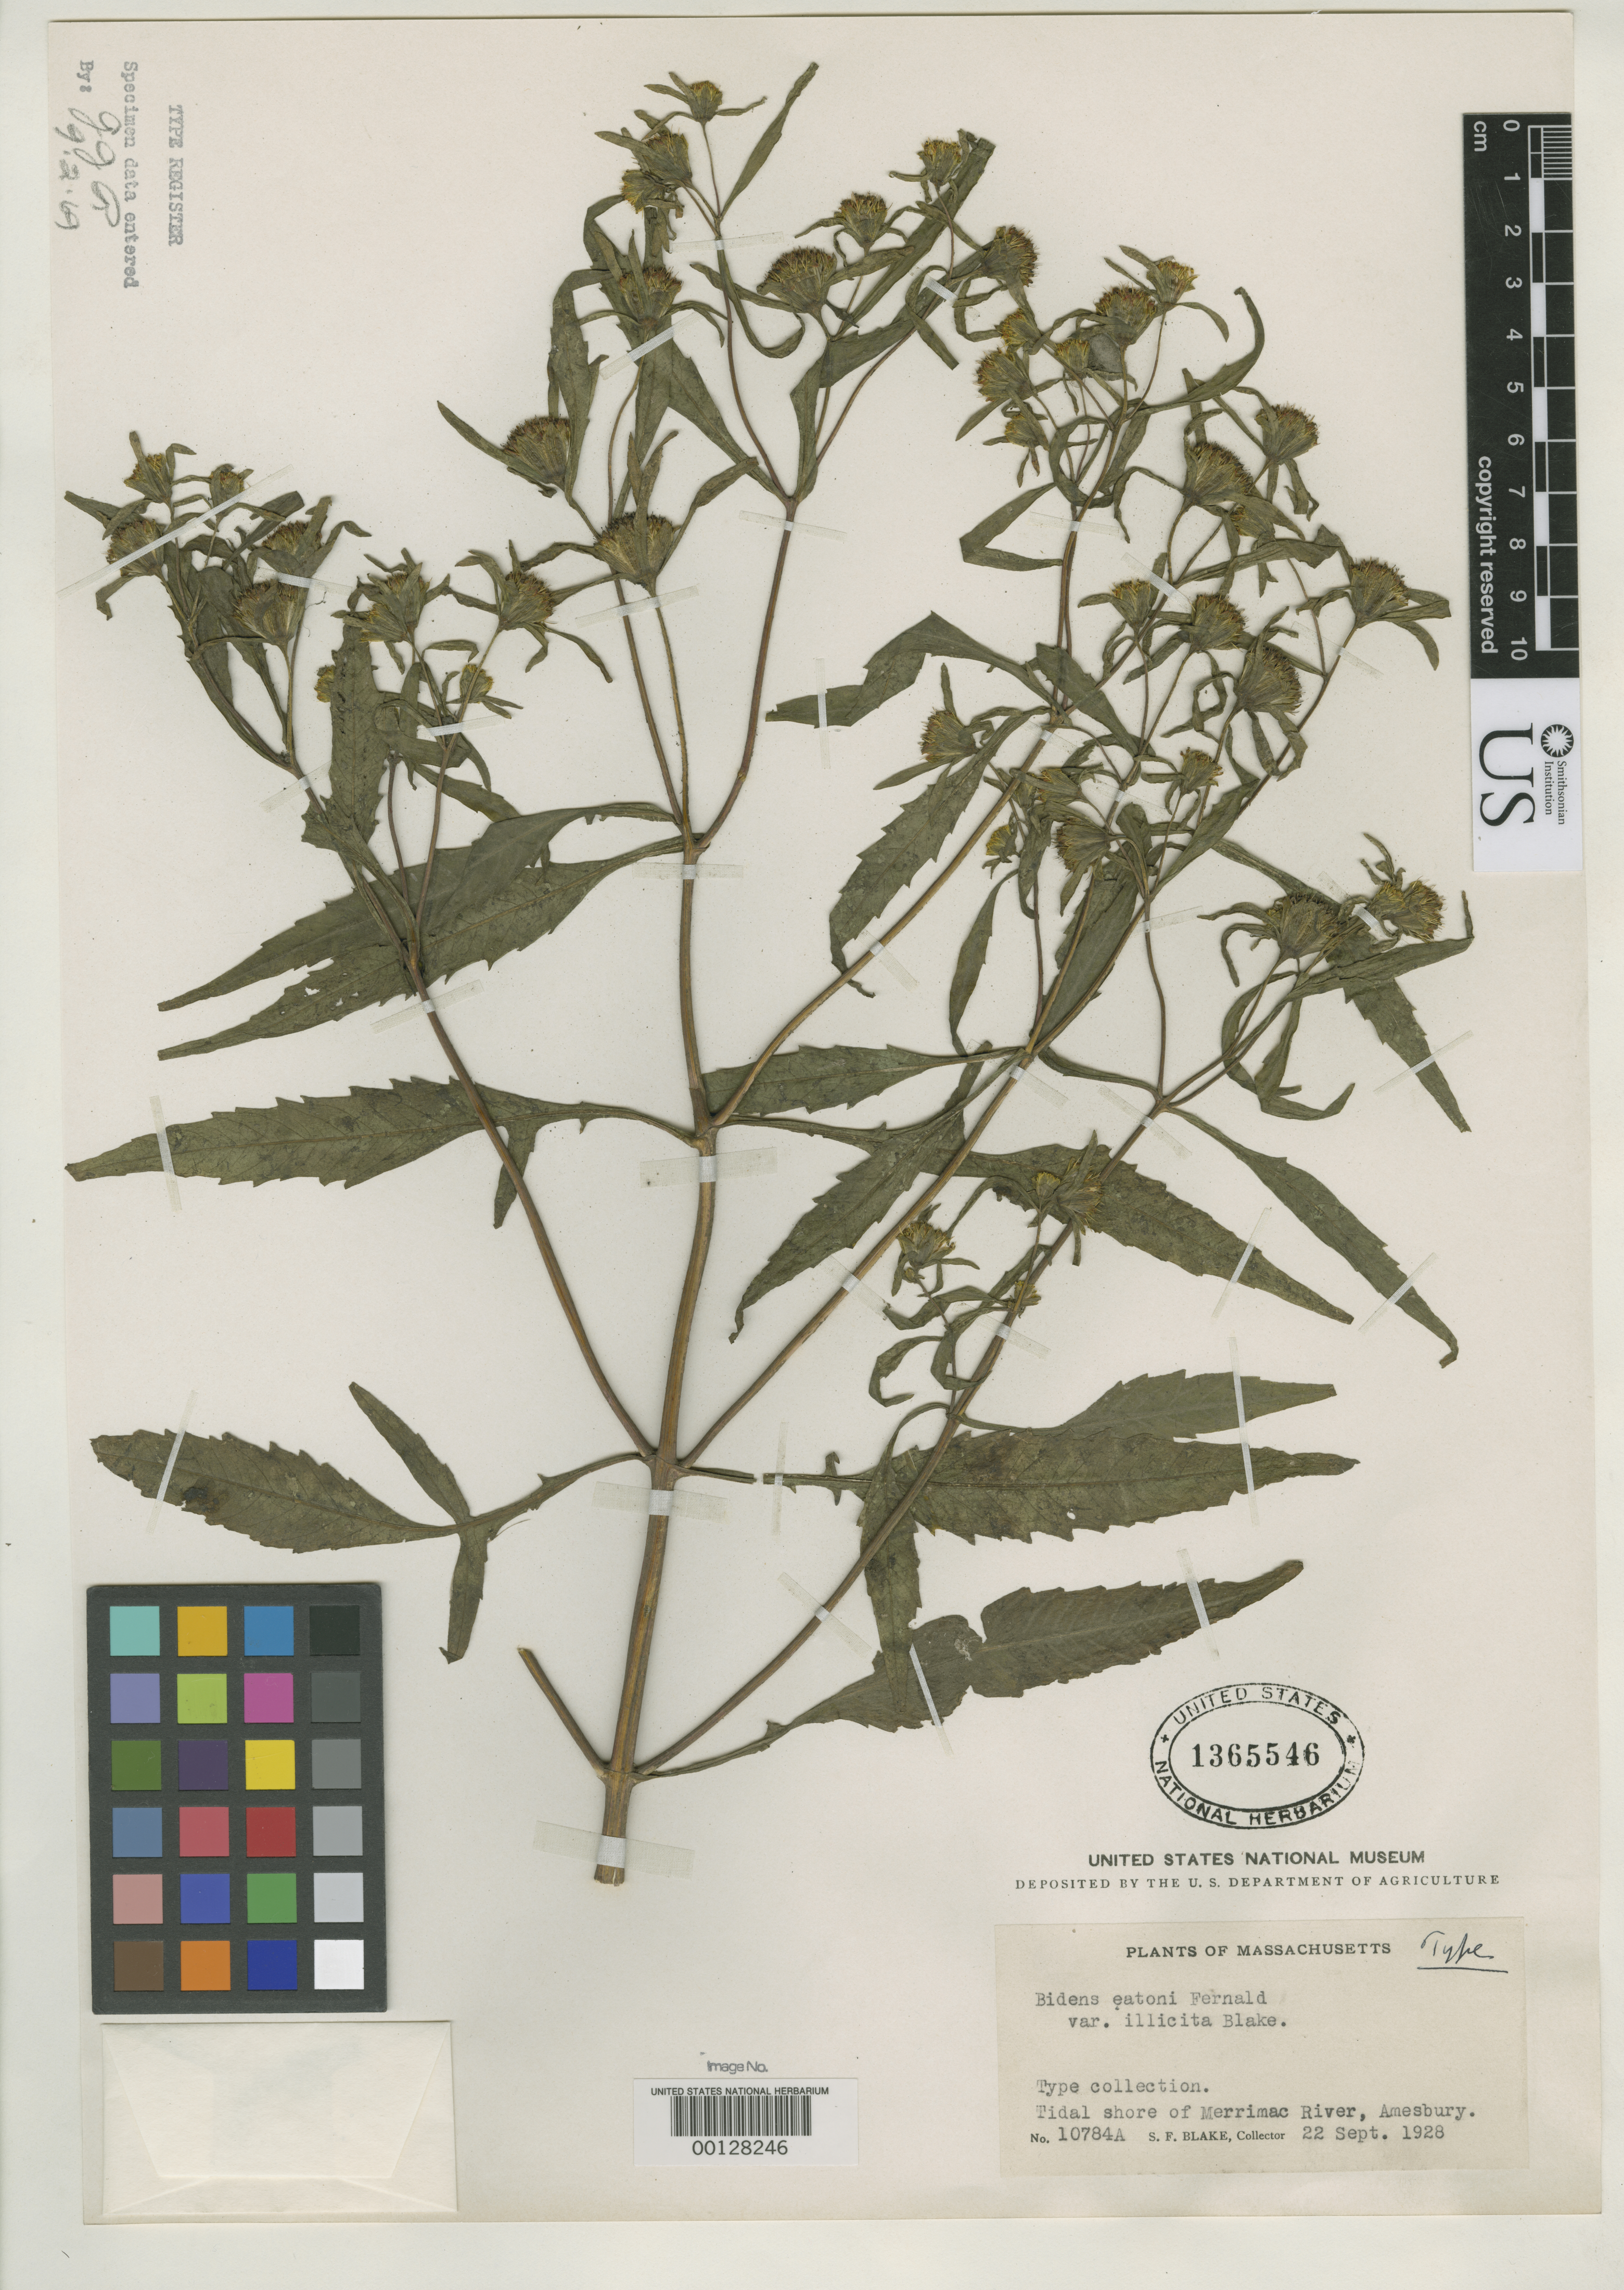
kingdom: Plantae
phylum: Tracheophyta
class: Magnoliopsida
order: Asterales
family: Asteraceae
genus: Bidens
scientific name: Bidens eatoni var. illicita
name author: S.F. Blake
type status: Holotype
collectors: S. Blake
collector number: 10784 a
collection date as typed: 22 Sep 1928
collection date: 1928-09-22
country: United States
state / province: Massachusetts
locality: Amesbury, tidal shore of Merrimac River.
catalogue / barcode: US 1365546